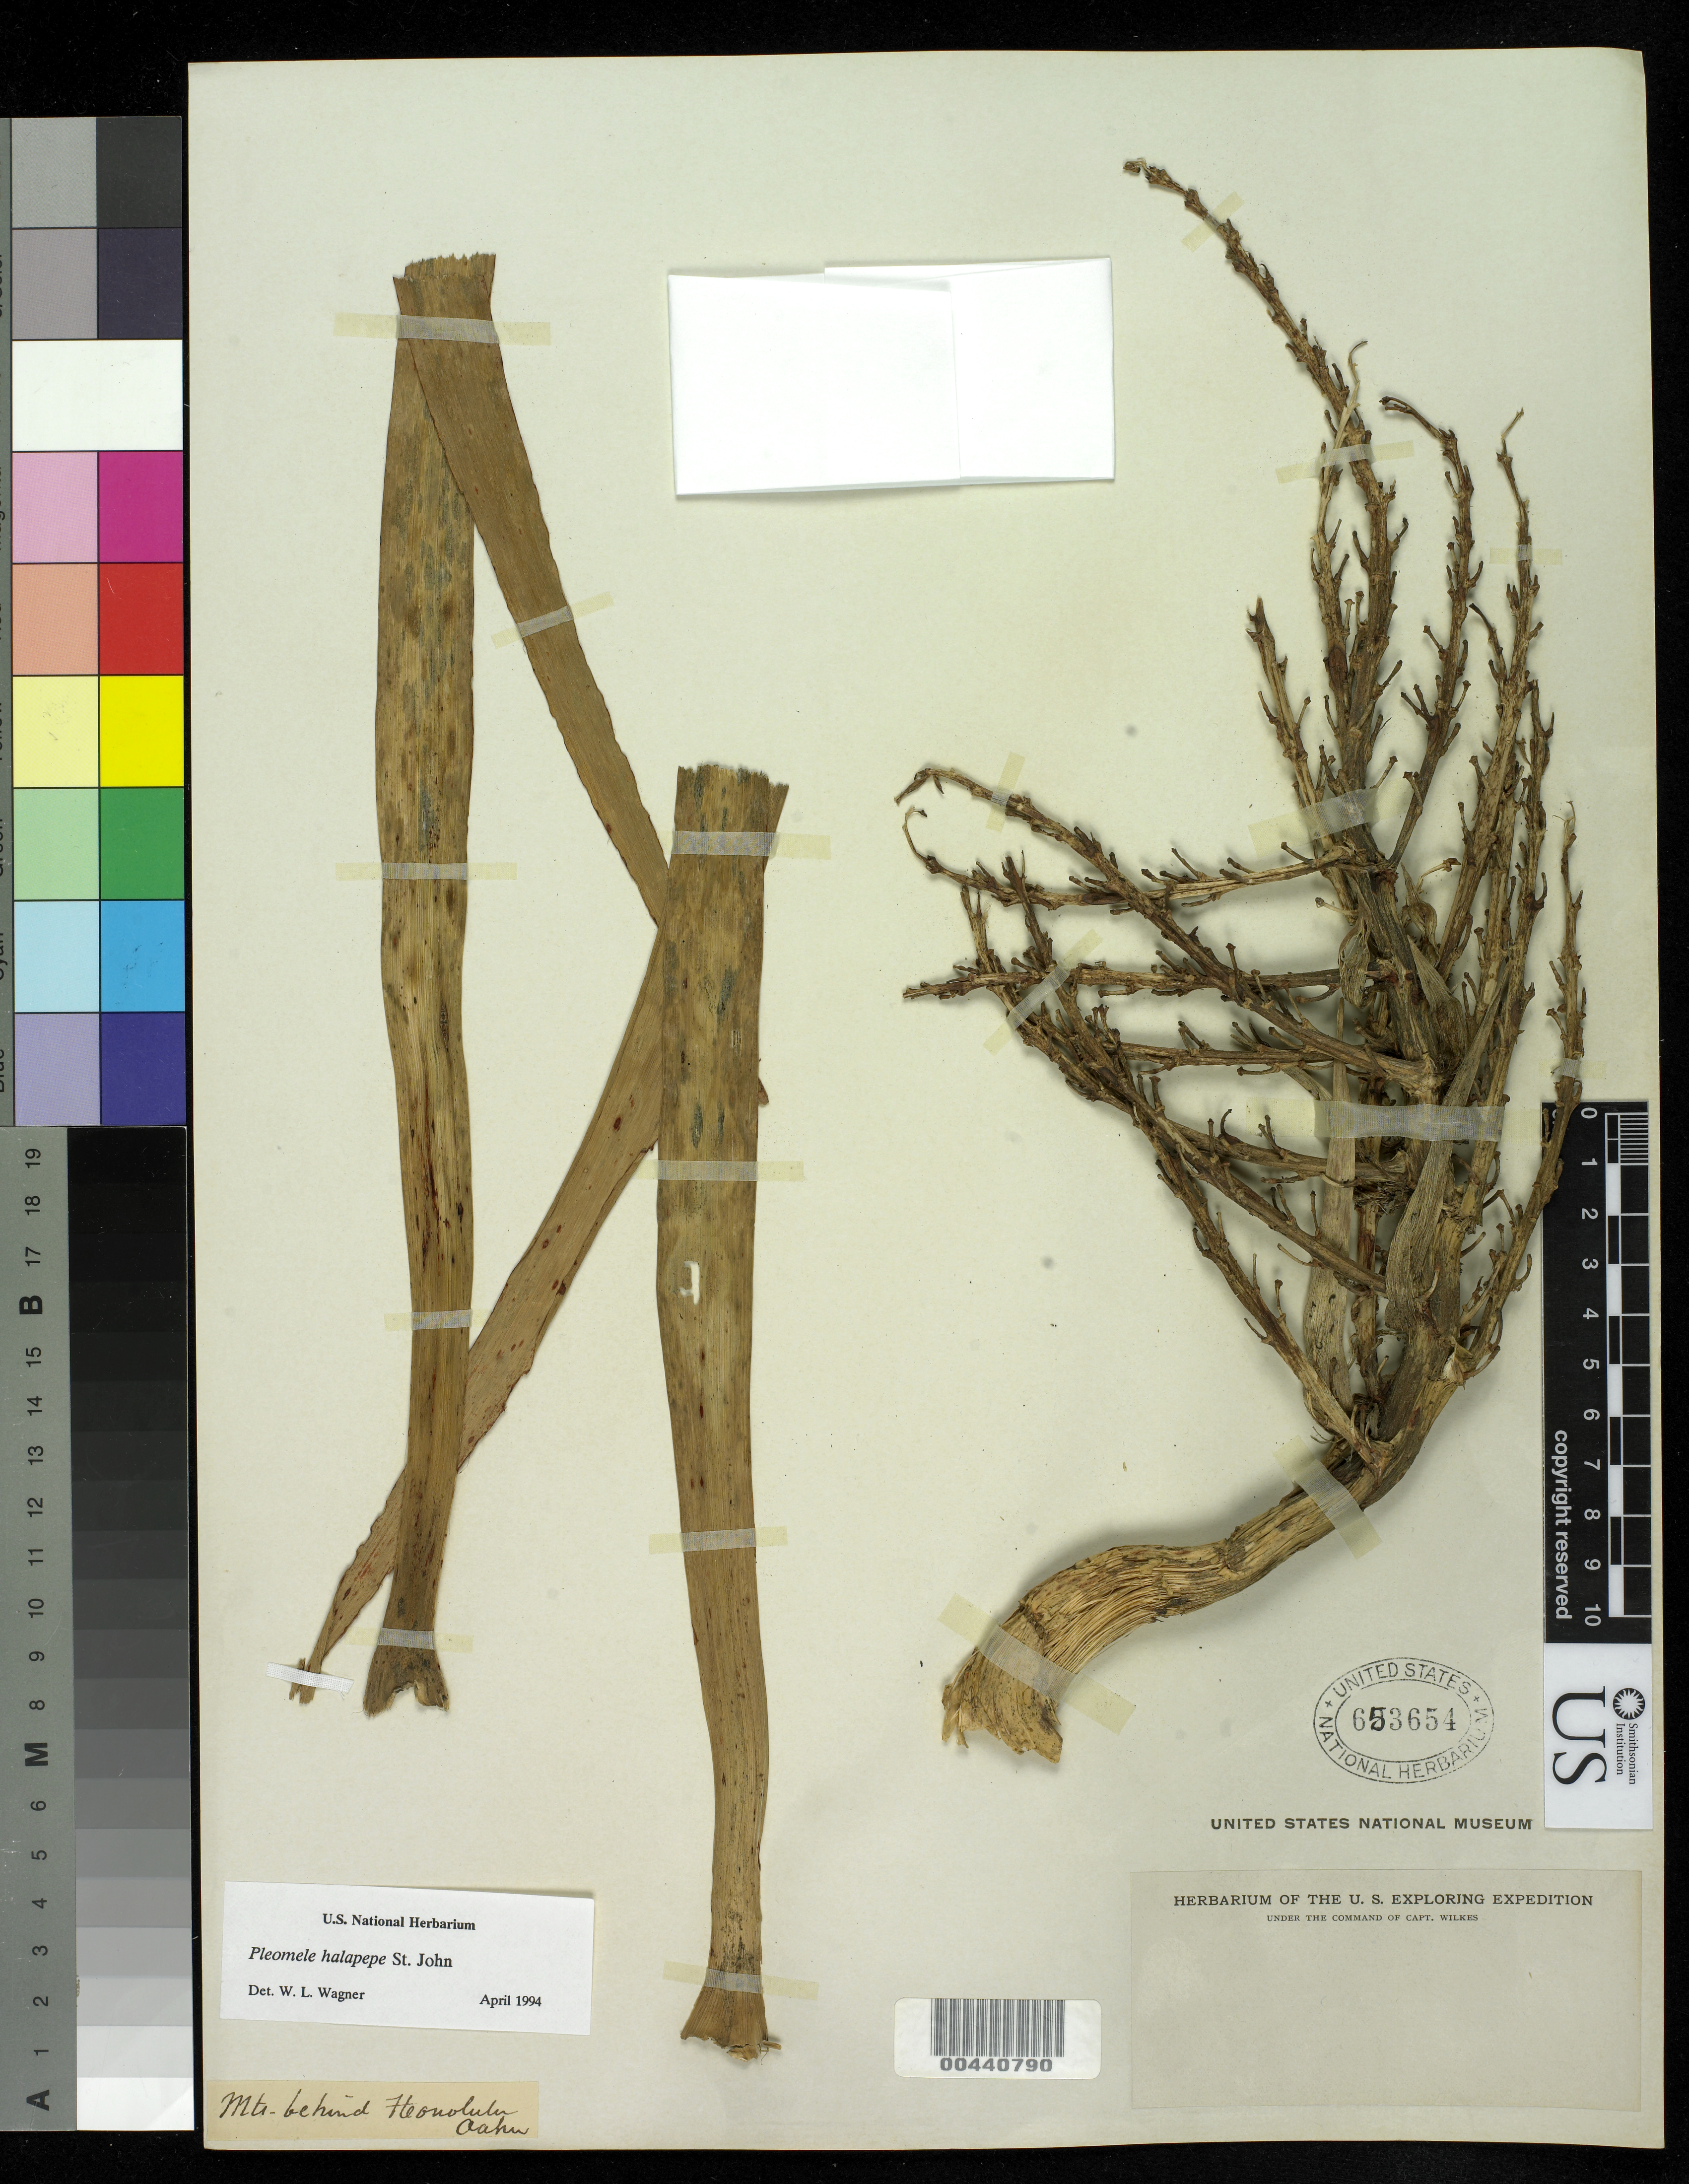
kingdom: Plantae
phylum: Tracheophyta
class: Liliopsida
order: Asparagales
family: Asparagaceae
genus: Dracaena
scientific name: Dracaena halapepe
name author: (H. St. John) Jankalski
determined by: Wagner, W. L., (BOT), Smithsonian Institution - National Museum of Natural History (UNITED STATES)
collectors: Wilkes Explor. Exped.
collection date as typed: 1838 to -- --- 1842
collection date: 1838/1842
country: United States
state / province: Hawaii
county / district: Honolulu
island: Oahu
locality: Mts. behind Honolulu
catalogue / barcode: US 653654